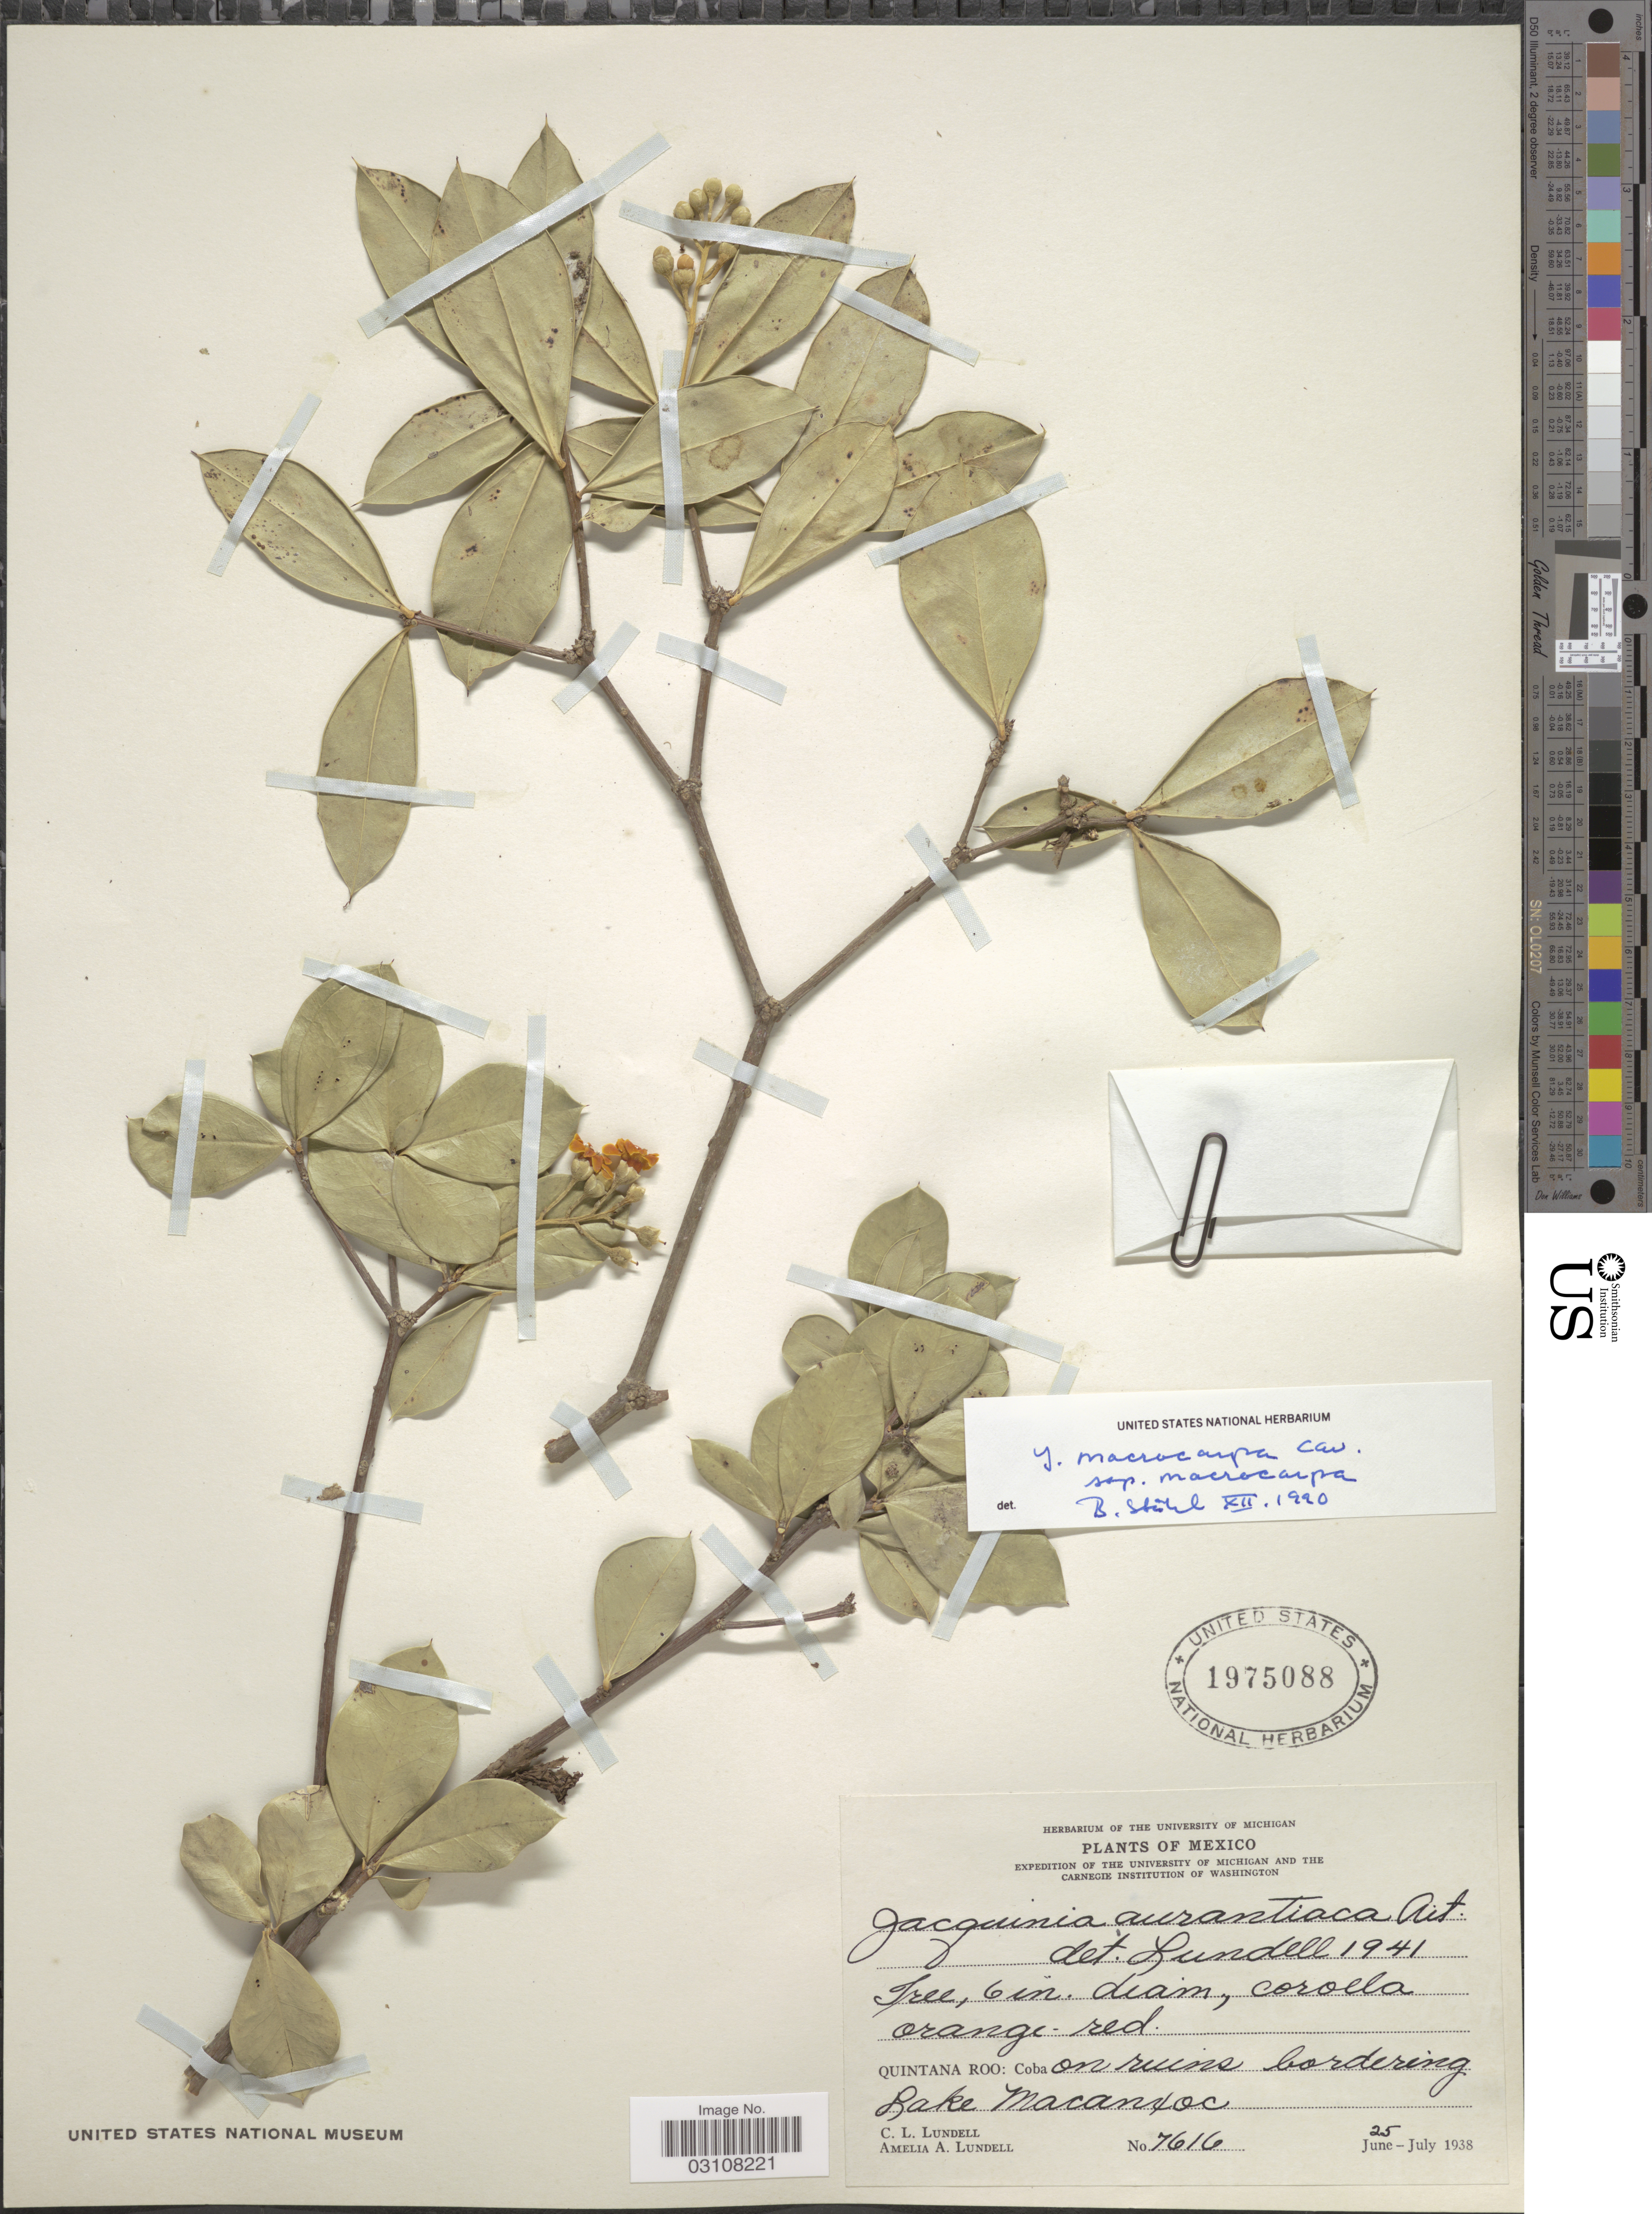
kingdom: Plantae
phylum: Tracheophyta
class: Magnoliopsida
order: Ericales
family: Primulaceae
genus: Jacquinia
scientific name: Jacquinia macrocarpa subsp. macrocarpa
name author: Cav.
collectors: C. L. Lundell & A. A. Lundell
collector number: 7616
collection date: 1938-06-25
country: Mexico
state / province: Quintana Roo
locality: Coba on ruins bordering Lake Macanxoc.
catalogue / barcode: US 1975088